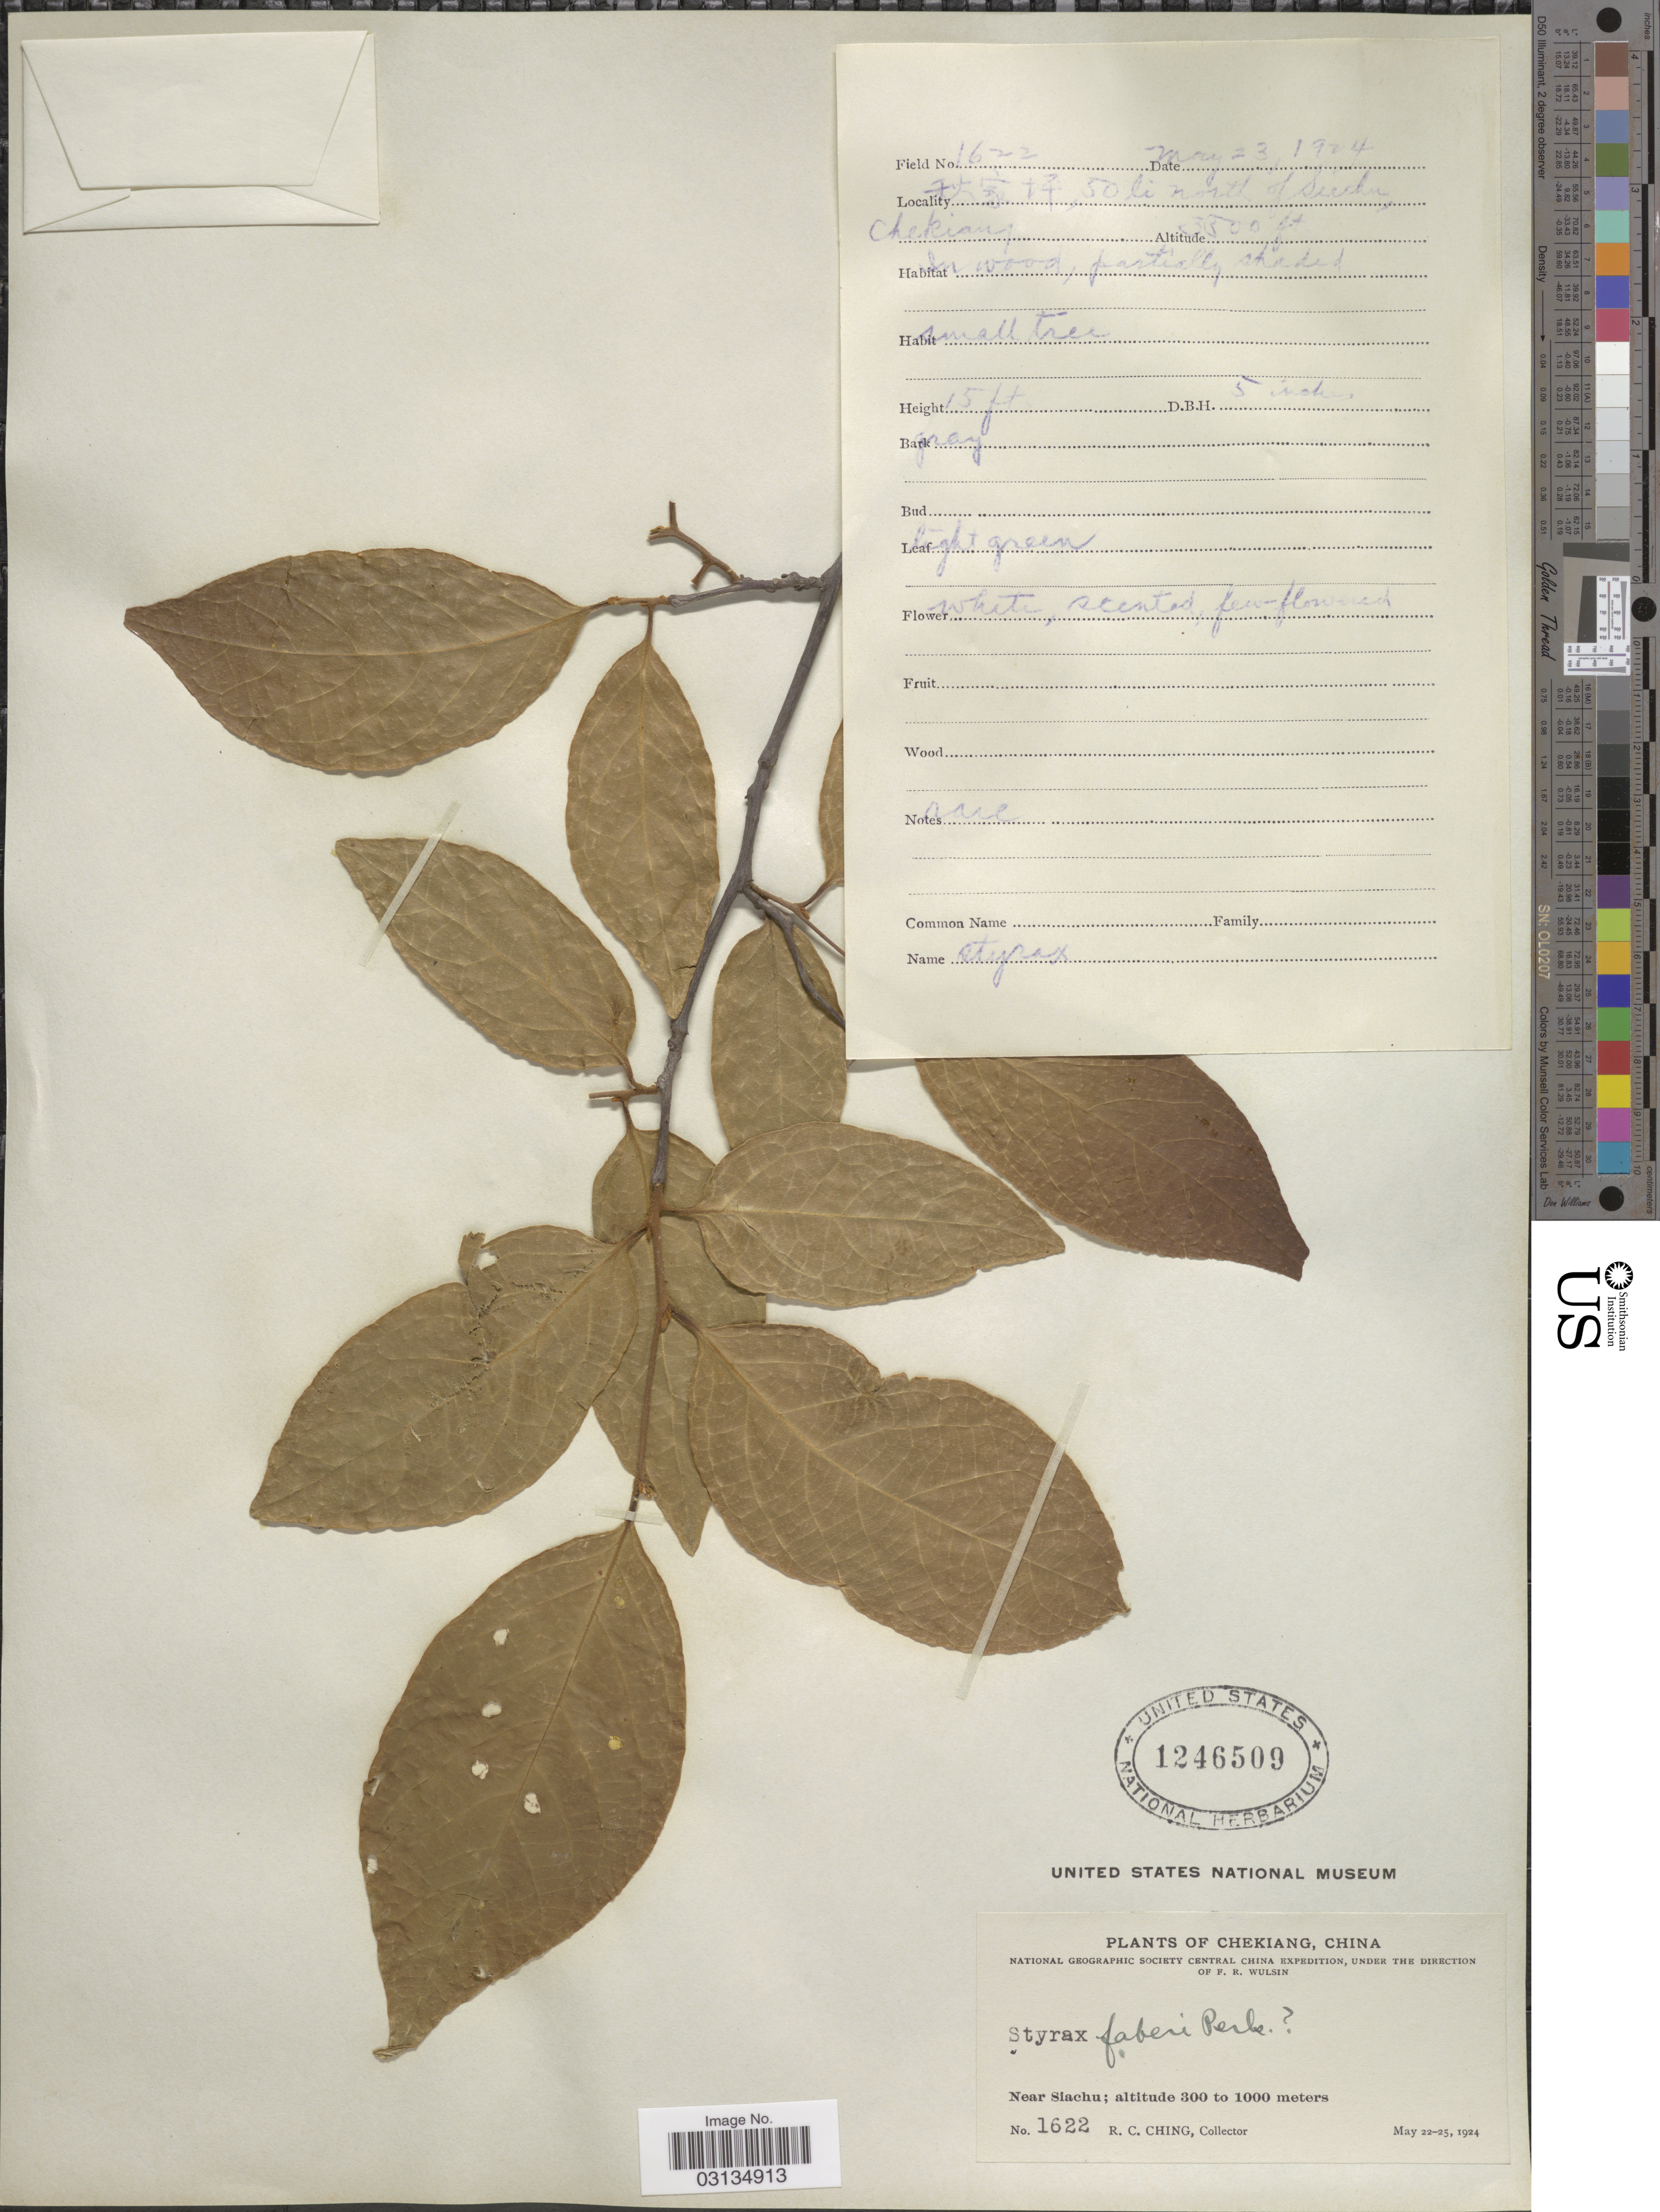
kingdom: Plantae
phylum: Tracheophyta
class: Magnoliopsida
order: Ericales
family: Styracaceae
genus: Styrax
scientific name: Styrax faberi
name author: Perkins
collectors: R. C. Ching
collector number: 1622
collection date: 1924-05-23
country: China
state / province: Zhejiang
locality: Chekiang. Near Siachu. 50 li north of Siachu.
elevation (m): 1067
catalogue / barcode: US 1246509